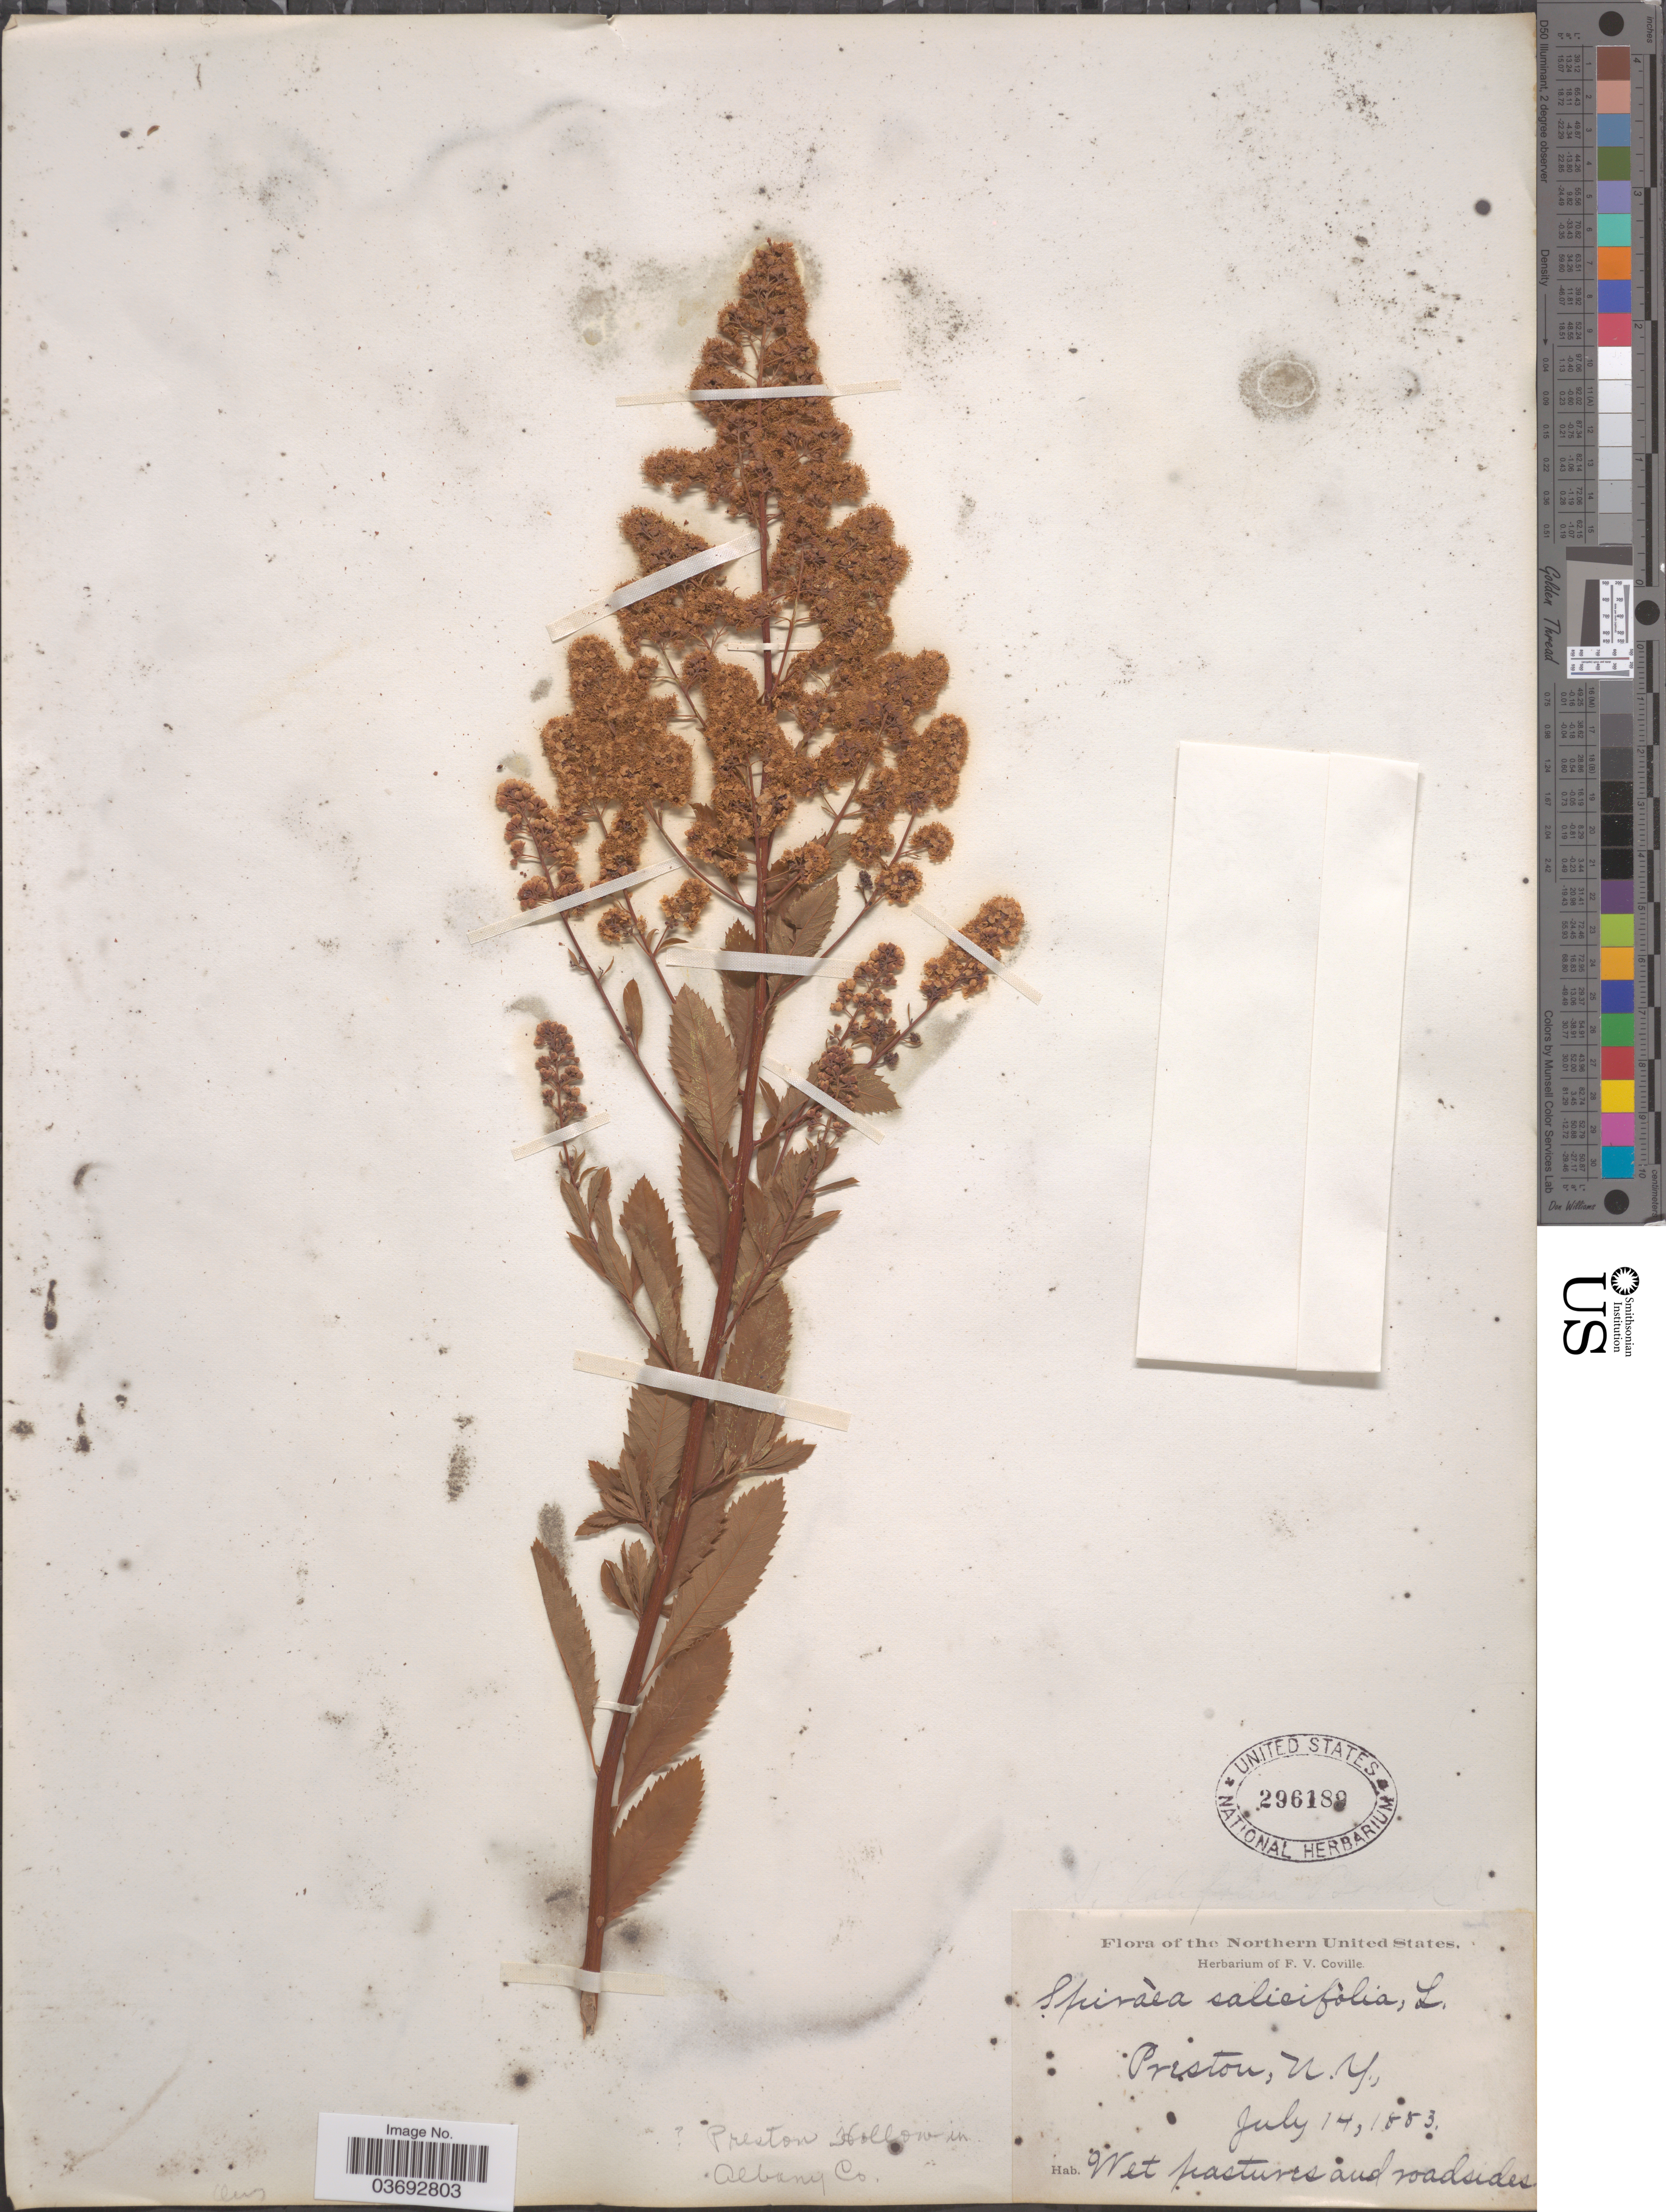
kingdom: Plantae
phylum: Tracheophyta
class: Magnoliopsida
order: Rosales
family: Rosaceae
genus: Spiraea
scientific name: Spiraea salicifolia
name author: L.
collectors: ex herb. F. V. Coville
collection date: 1883-07-14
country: United States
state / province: New York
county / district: Albany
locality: The Northern United States. Preston. Preston Hollow in Albany Co.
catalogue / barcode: US 296189